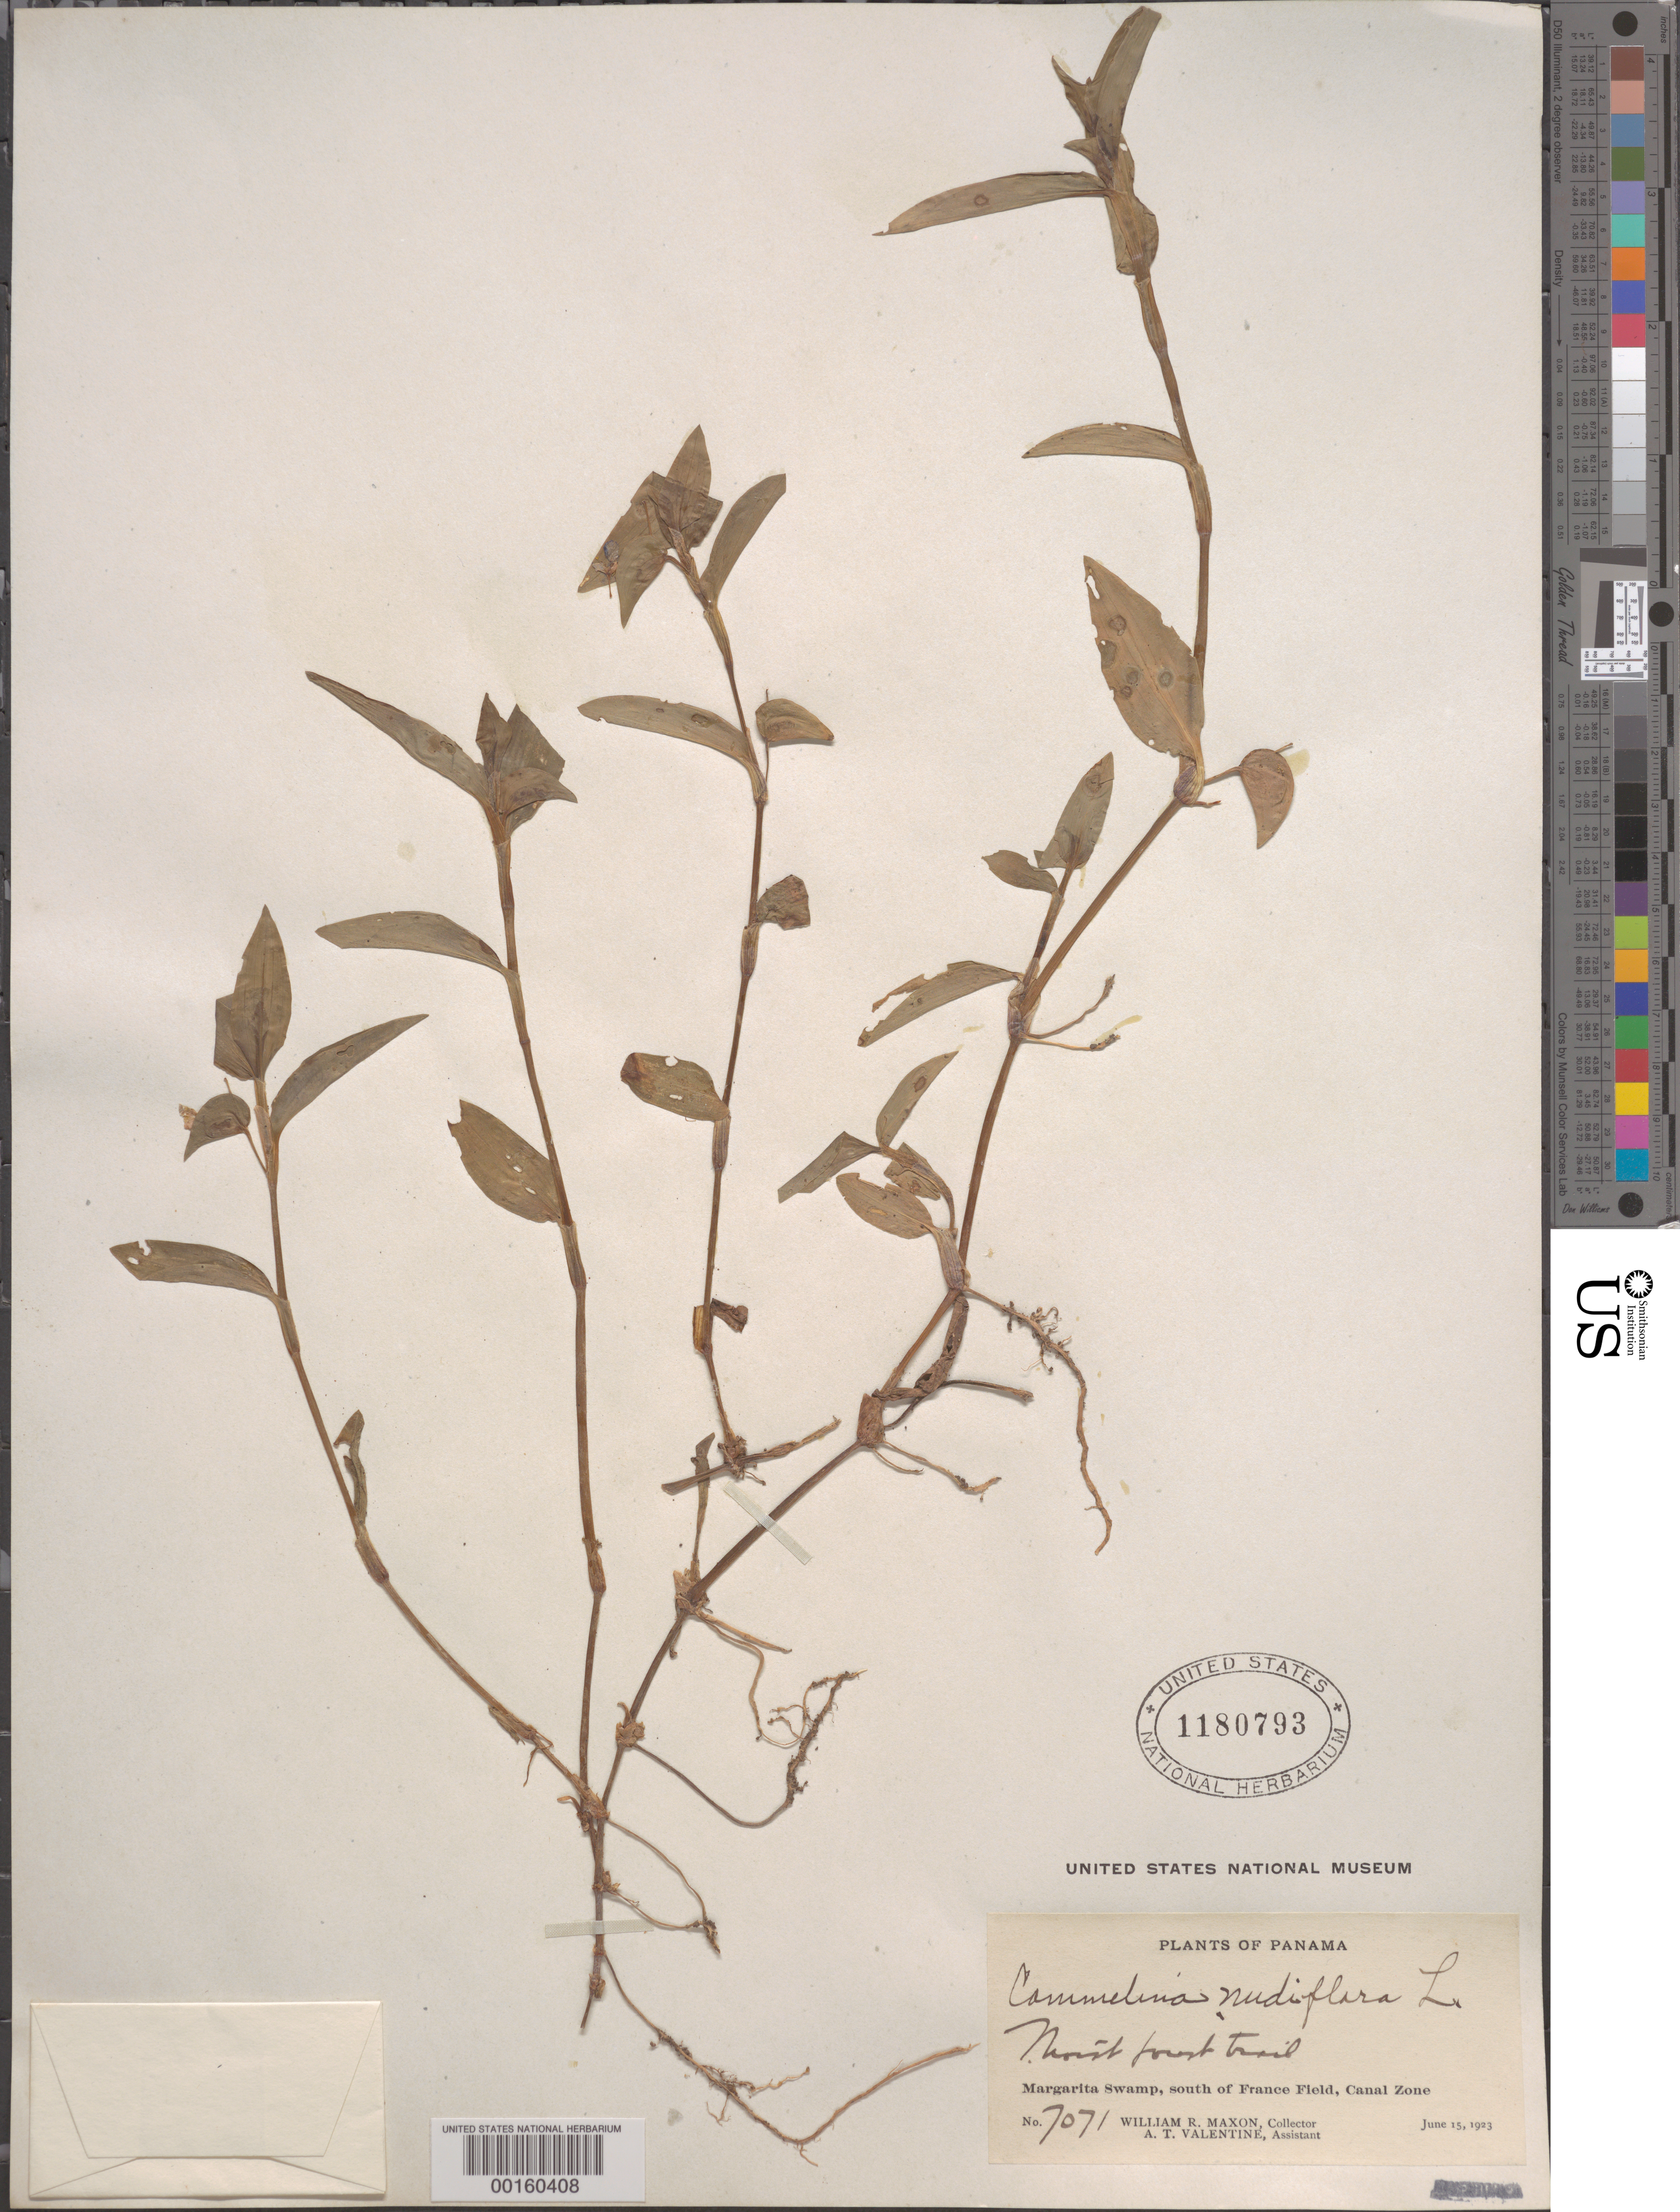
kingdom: Plantae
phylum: Tracheophyta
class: Liliopsida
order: Commelinales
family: Commelinaceae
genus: Commelina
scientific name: Commelina diffusa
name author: Burm. f.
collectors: W. R. Maxon & A. Valentine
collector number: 7071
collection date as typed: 15 Jun 1923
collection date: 1923-06-15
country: Panama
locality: Margarita Swamp, S of France Fields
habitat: Moist soil; forest trail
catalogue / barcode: US 1180793